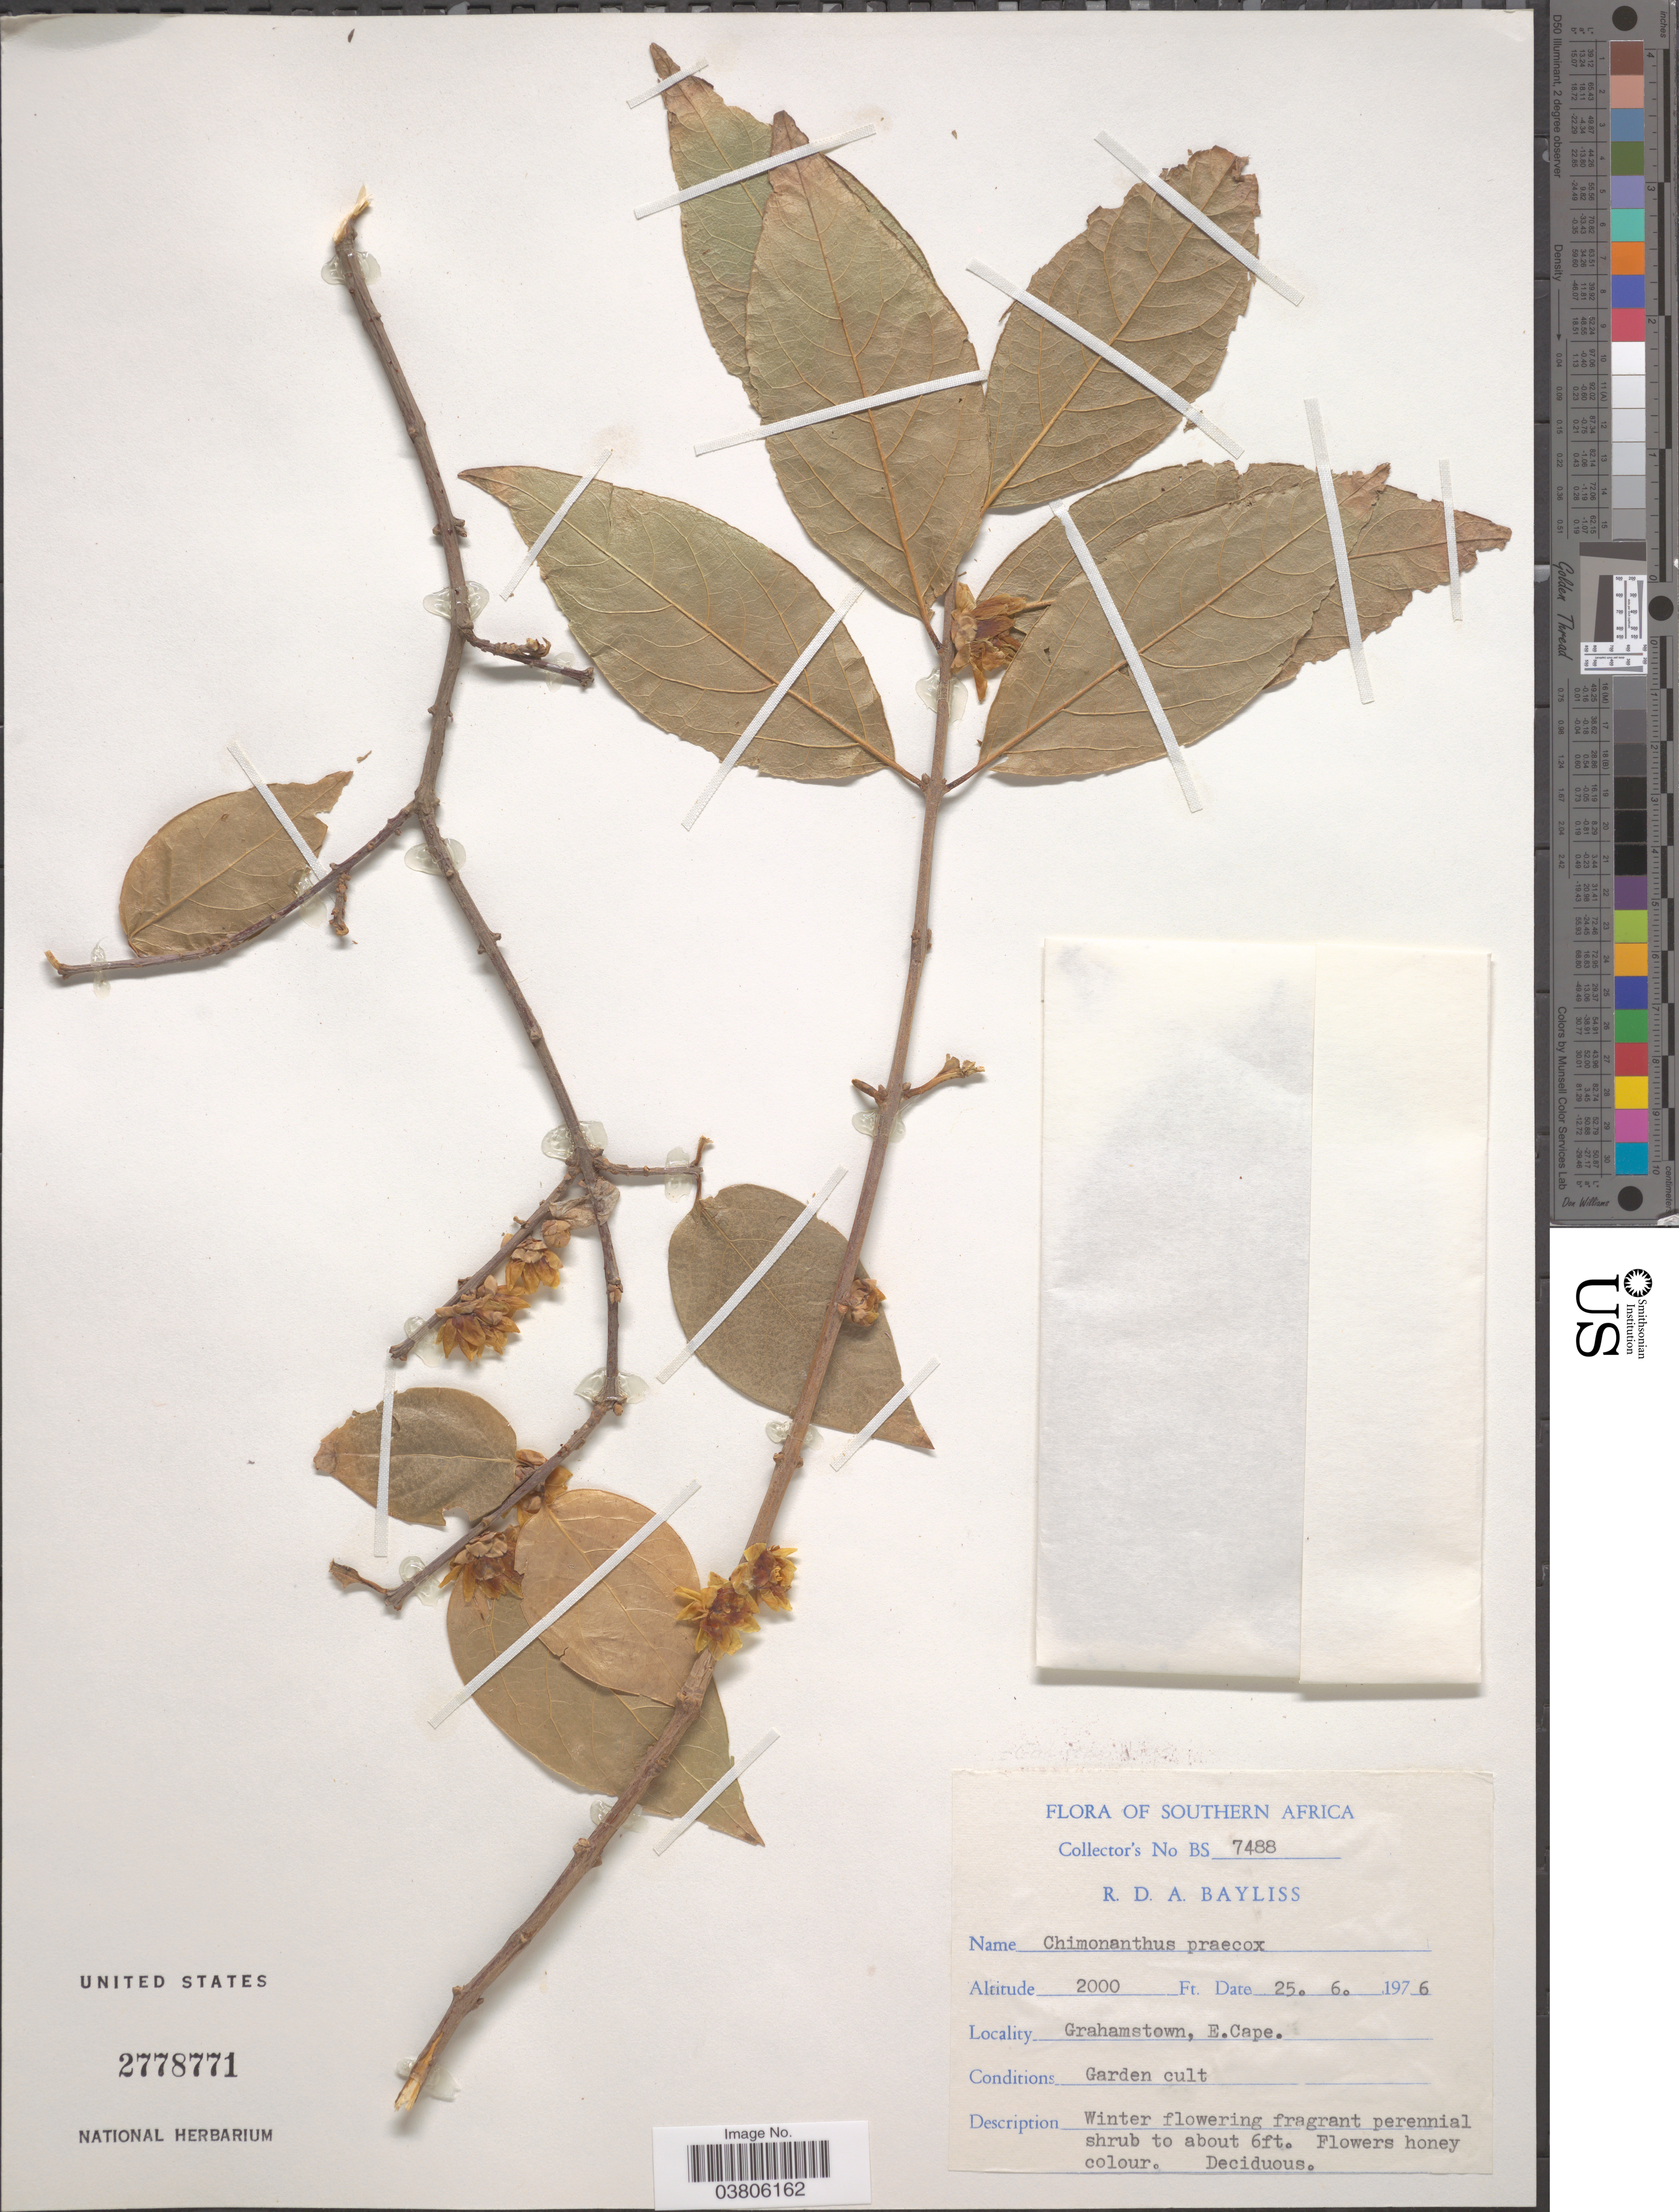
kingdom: Plantae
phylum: Tracheophyta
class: Magnoliopsida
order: Laurales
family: Calycanthaceae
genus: Chimonanthus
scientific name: Chimonanthus praecox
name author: (L.) Link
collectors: R. Bayliss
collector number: BS 7488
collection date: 1976-06-25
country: South Africa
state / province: Eastern Cape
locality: Southern Africa. Grahamstown, E.Cape.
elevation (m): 610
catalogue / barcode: US 2778771